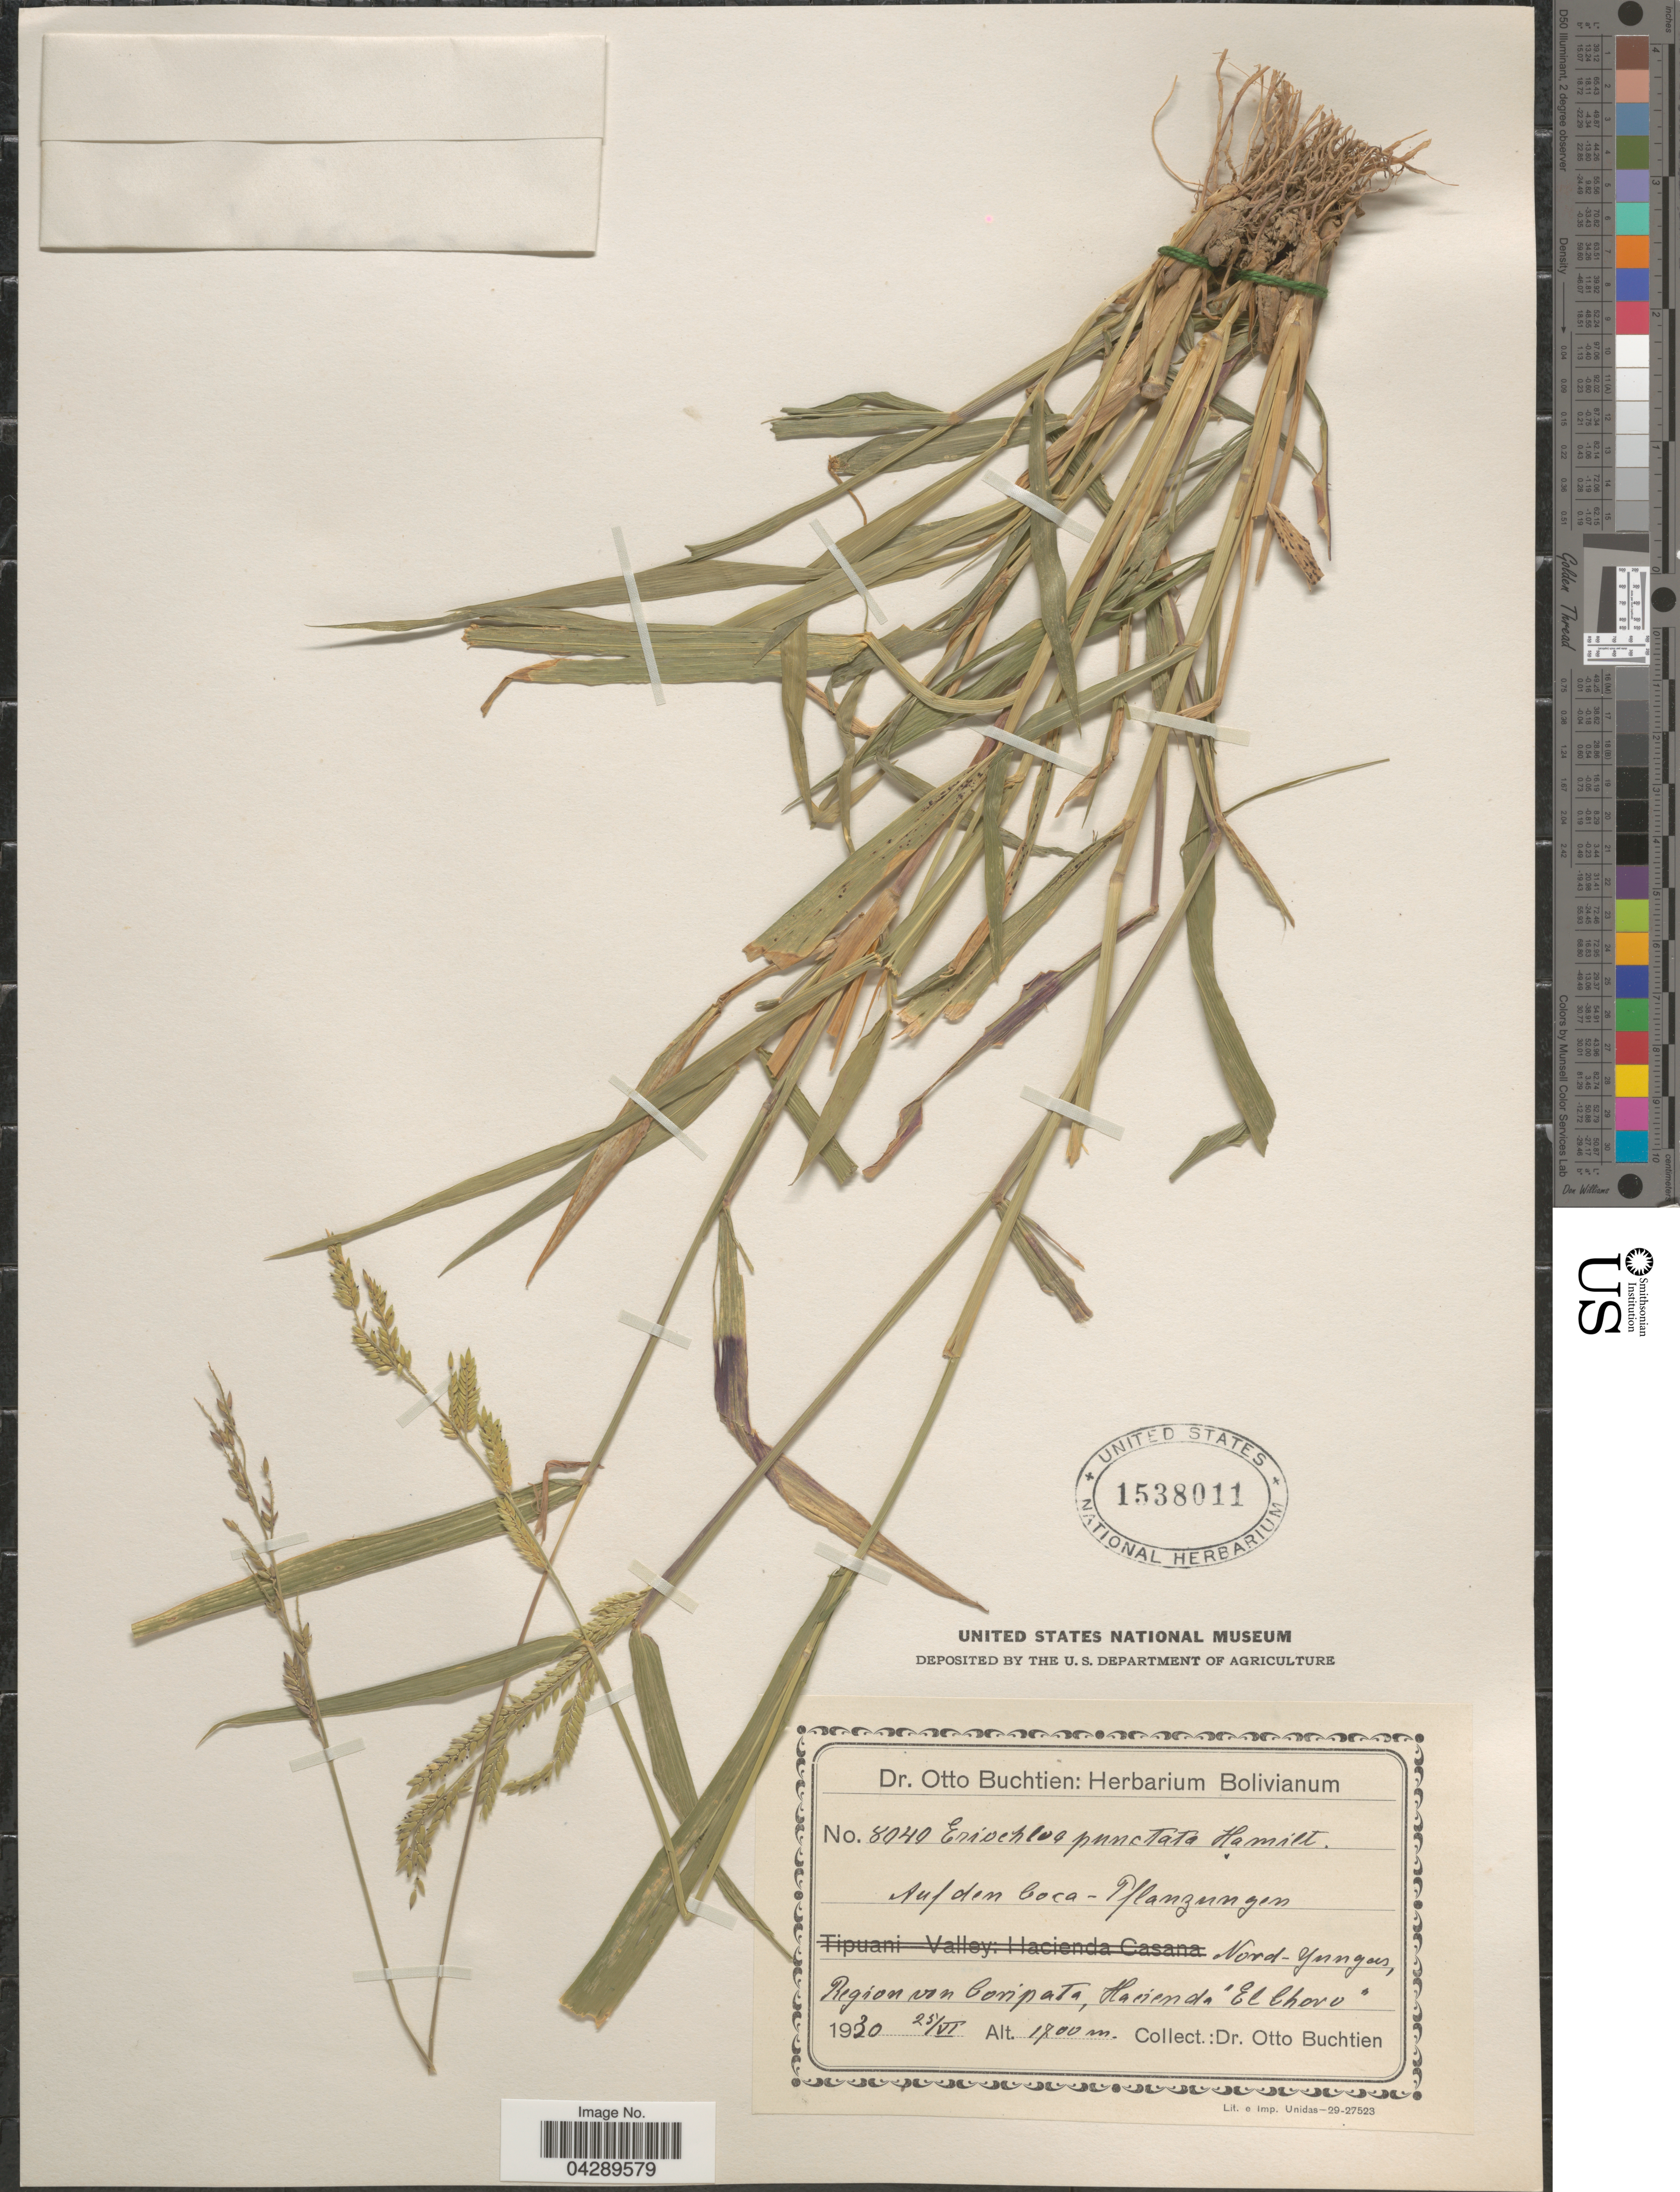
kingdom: Plantae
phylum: Tracheophyta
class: Liliopsida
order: Poales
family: Poaceae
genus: Eriochloa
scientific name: Eriochloa punctata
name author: (L.) Desv. ex Ham.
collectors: O. Buchtien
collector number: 8040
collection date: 1930-06-25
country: Bolivia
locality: Auf den boca - Pflanzungen. Nord-Yungas, Regíon von Coripata, Hacienda "El Choro".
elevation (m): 1700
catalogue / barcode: US 1538011